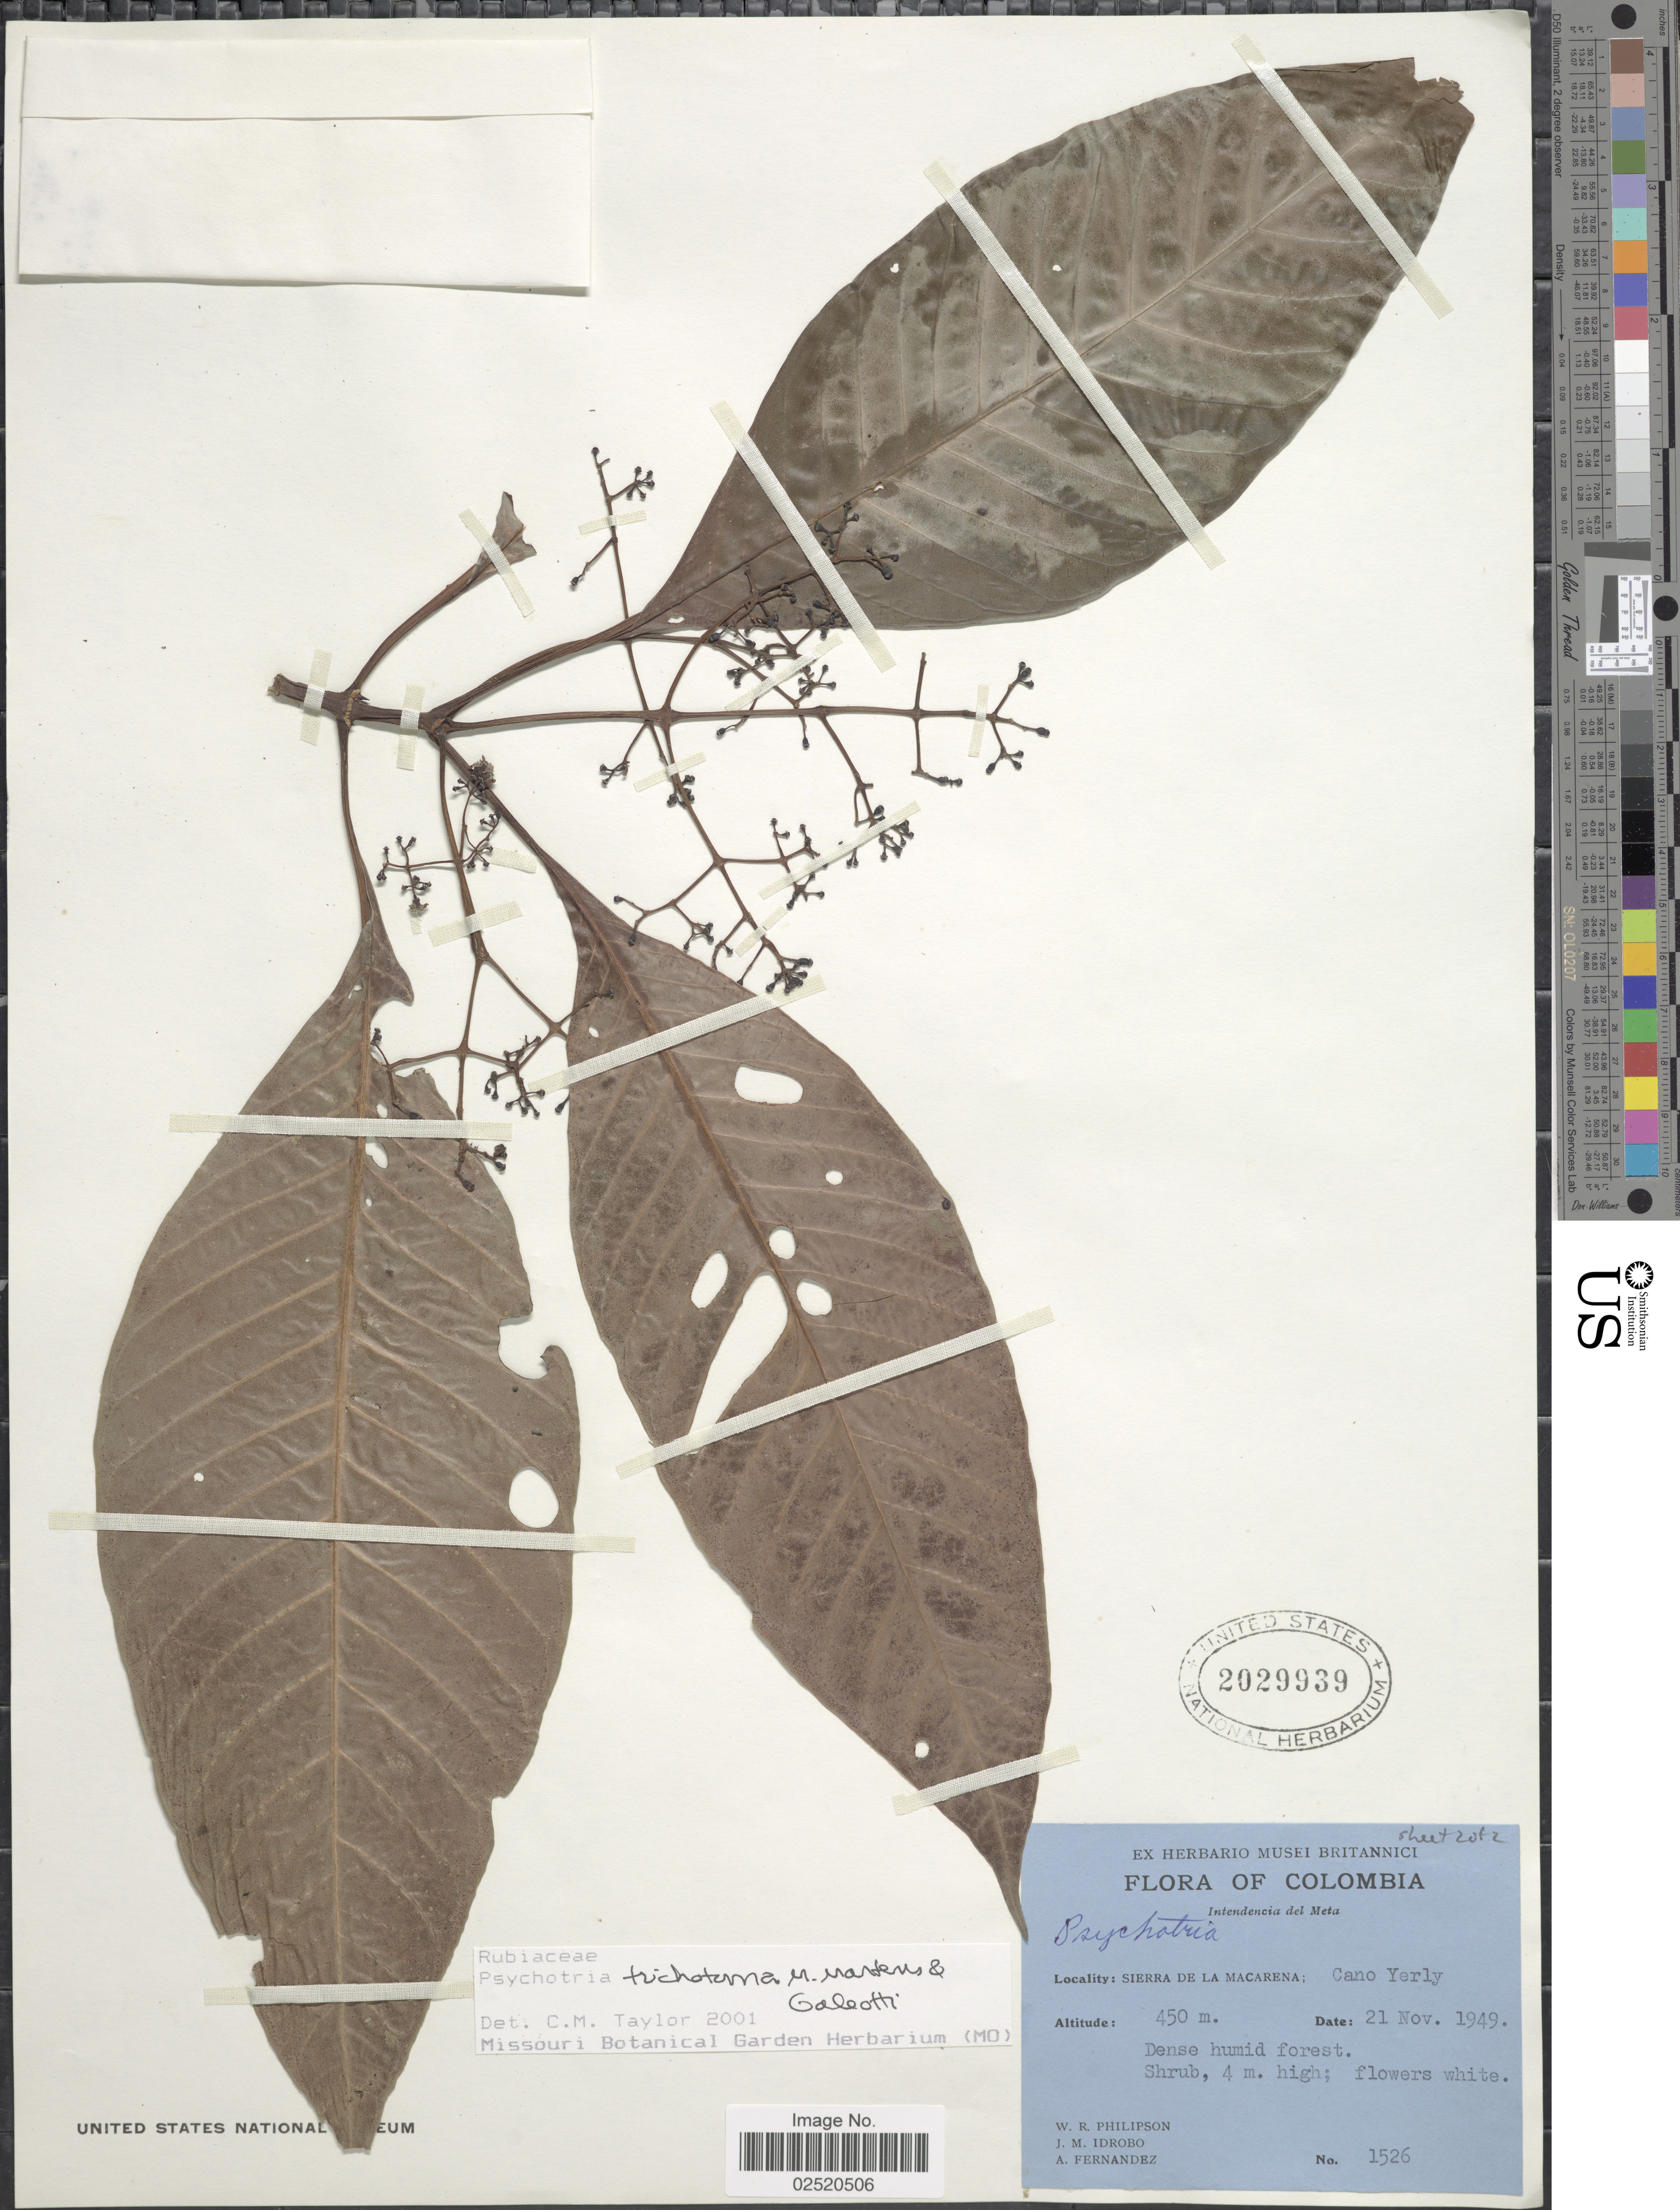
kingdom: Plantae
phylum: Tracheophyta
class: Magnoliopsida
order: Gentianales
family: Rubiaceae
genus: Psychotria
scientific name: Psychotria trichotoma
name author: M. Martens & Galeotti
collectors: W. R. Philipson, J. M. Idrobo & A. Fernandez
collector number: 1526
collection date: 1949-11-21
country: Colombia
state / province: Meta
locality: Sierra de La Macarena: Cano Yerly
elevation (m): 450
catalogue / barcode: US 2029939